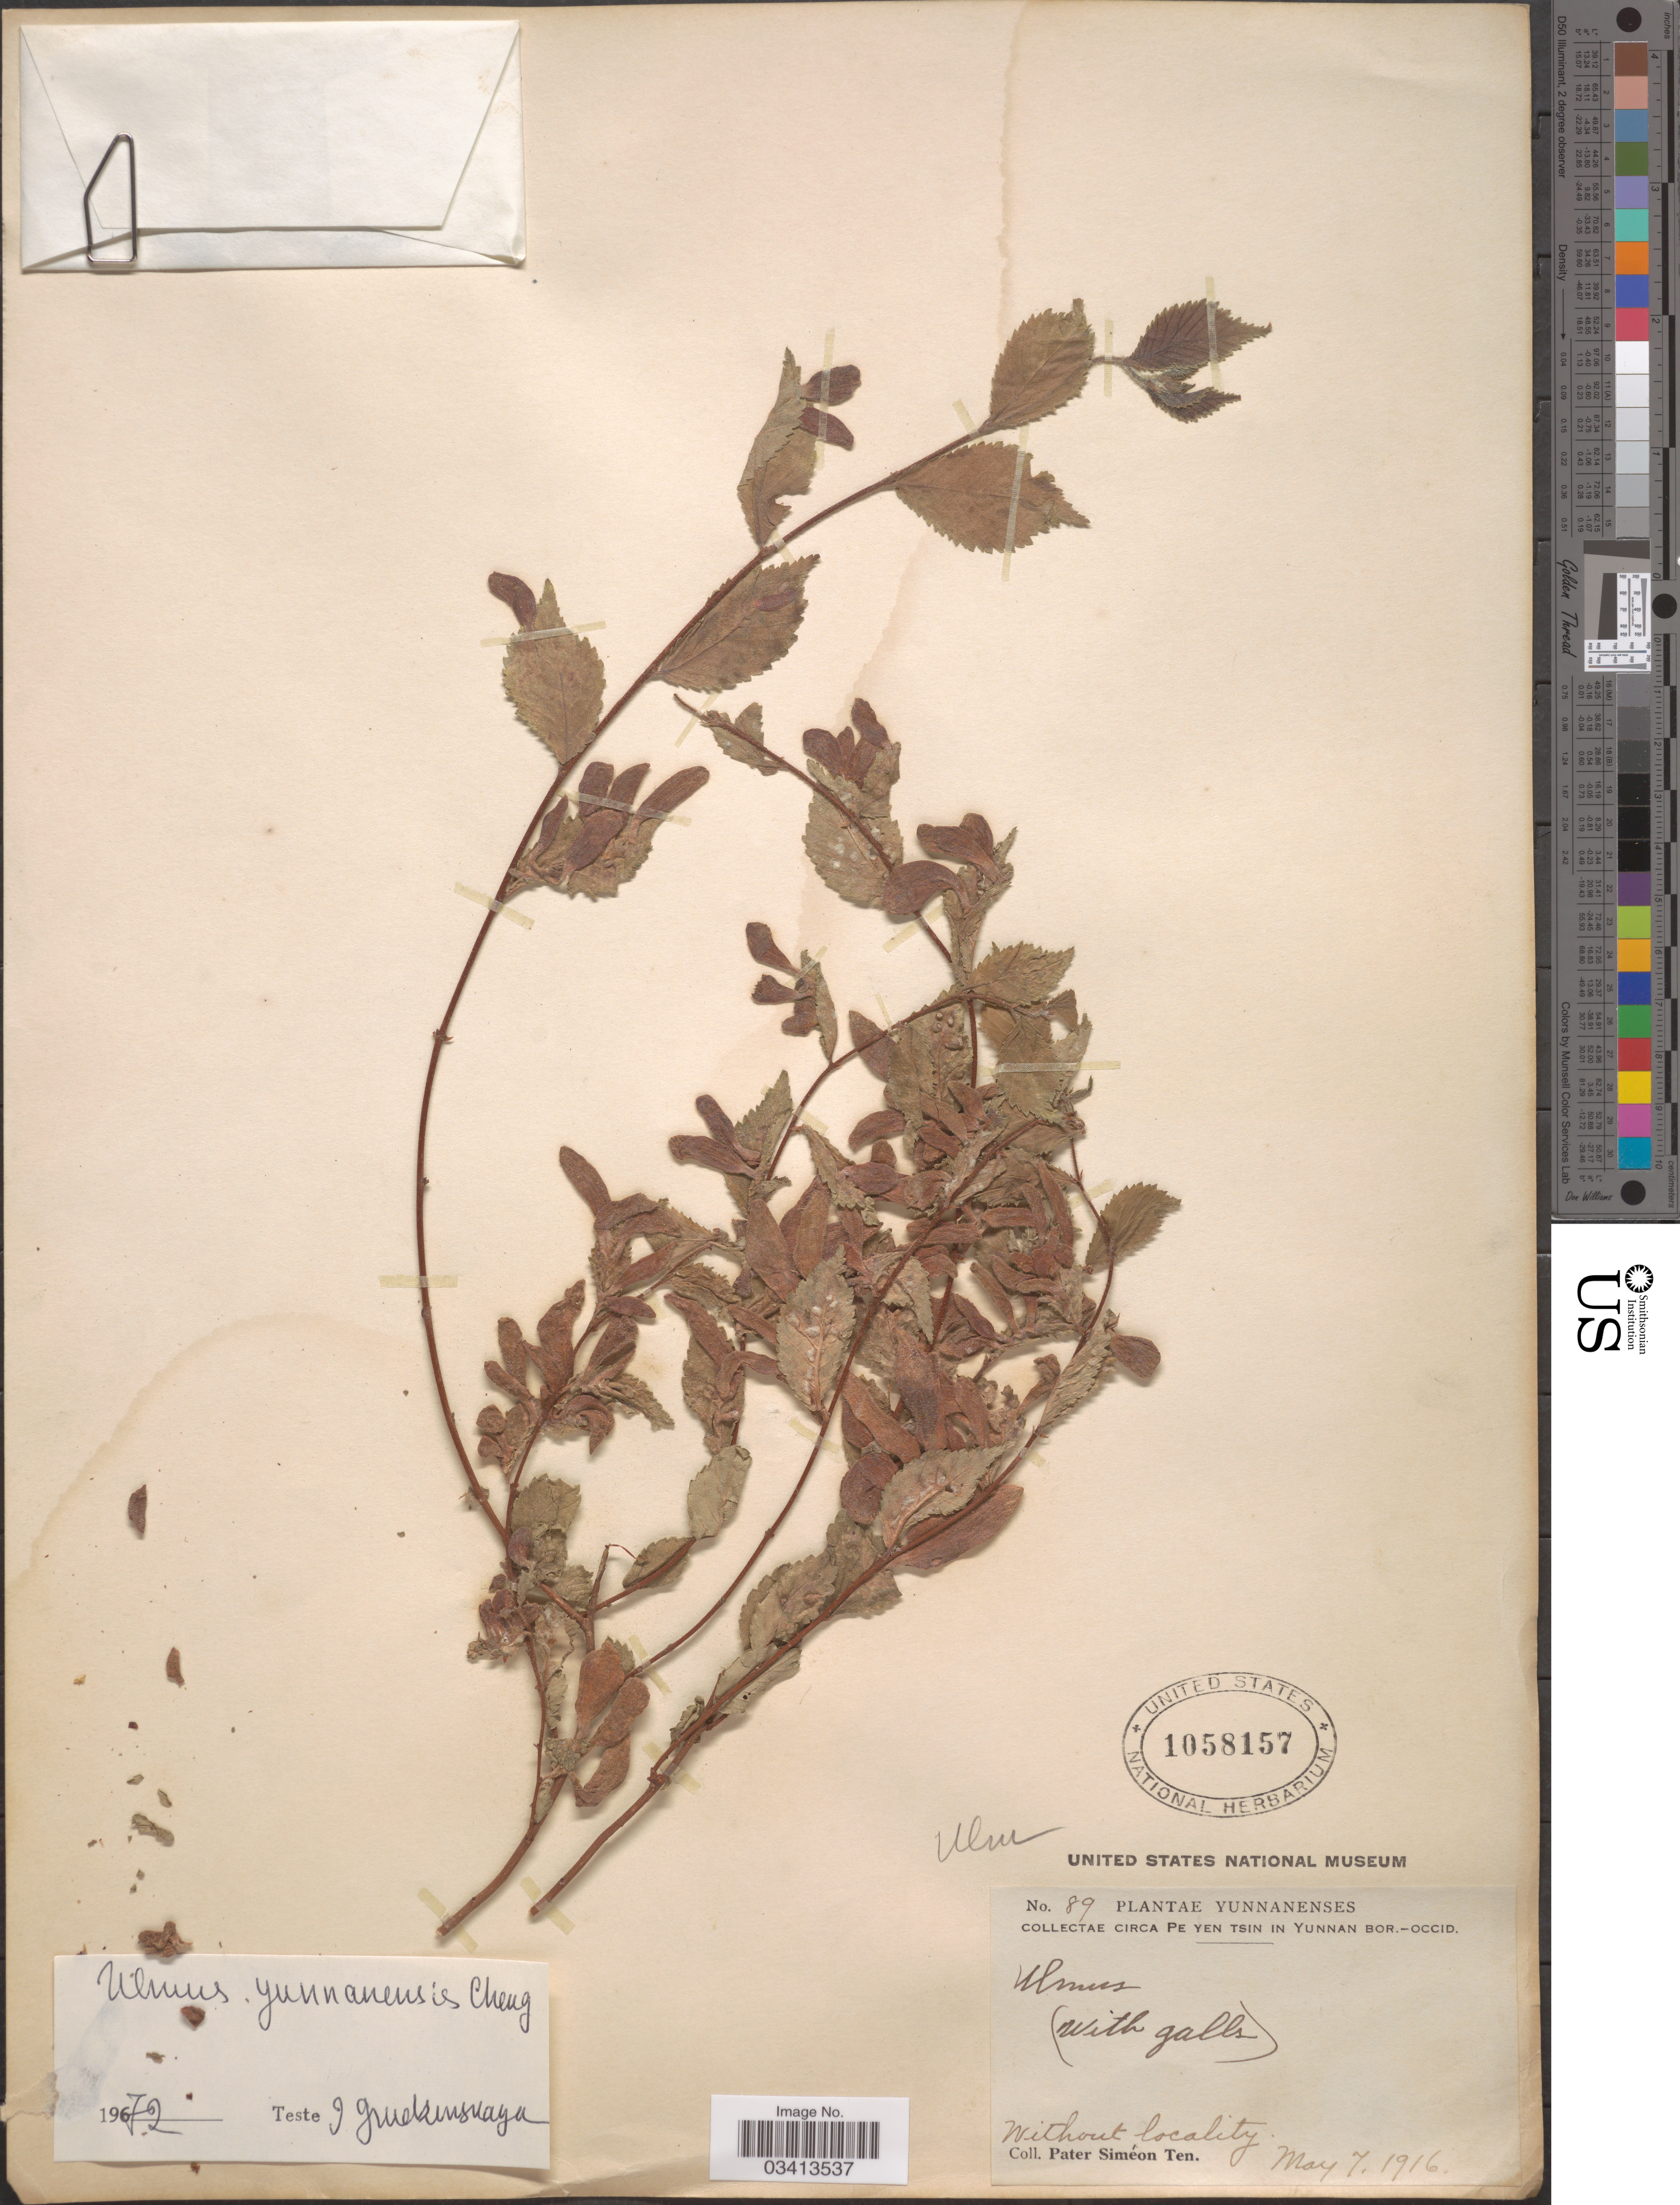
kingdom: Plantae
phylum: Tracheophyta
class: Magnoliopsida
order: Rosales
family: Ulmaceae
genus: Ulmus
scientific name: Ulmus yunnanensis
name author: W.C. Cheng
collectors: P. S. Ten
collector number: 89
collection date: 1916-05-07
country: China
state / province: Yunnan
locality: Circa Pe yen tsin in Yunnan Bor.-Occid.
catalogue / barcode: US 1058157